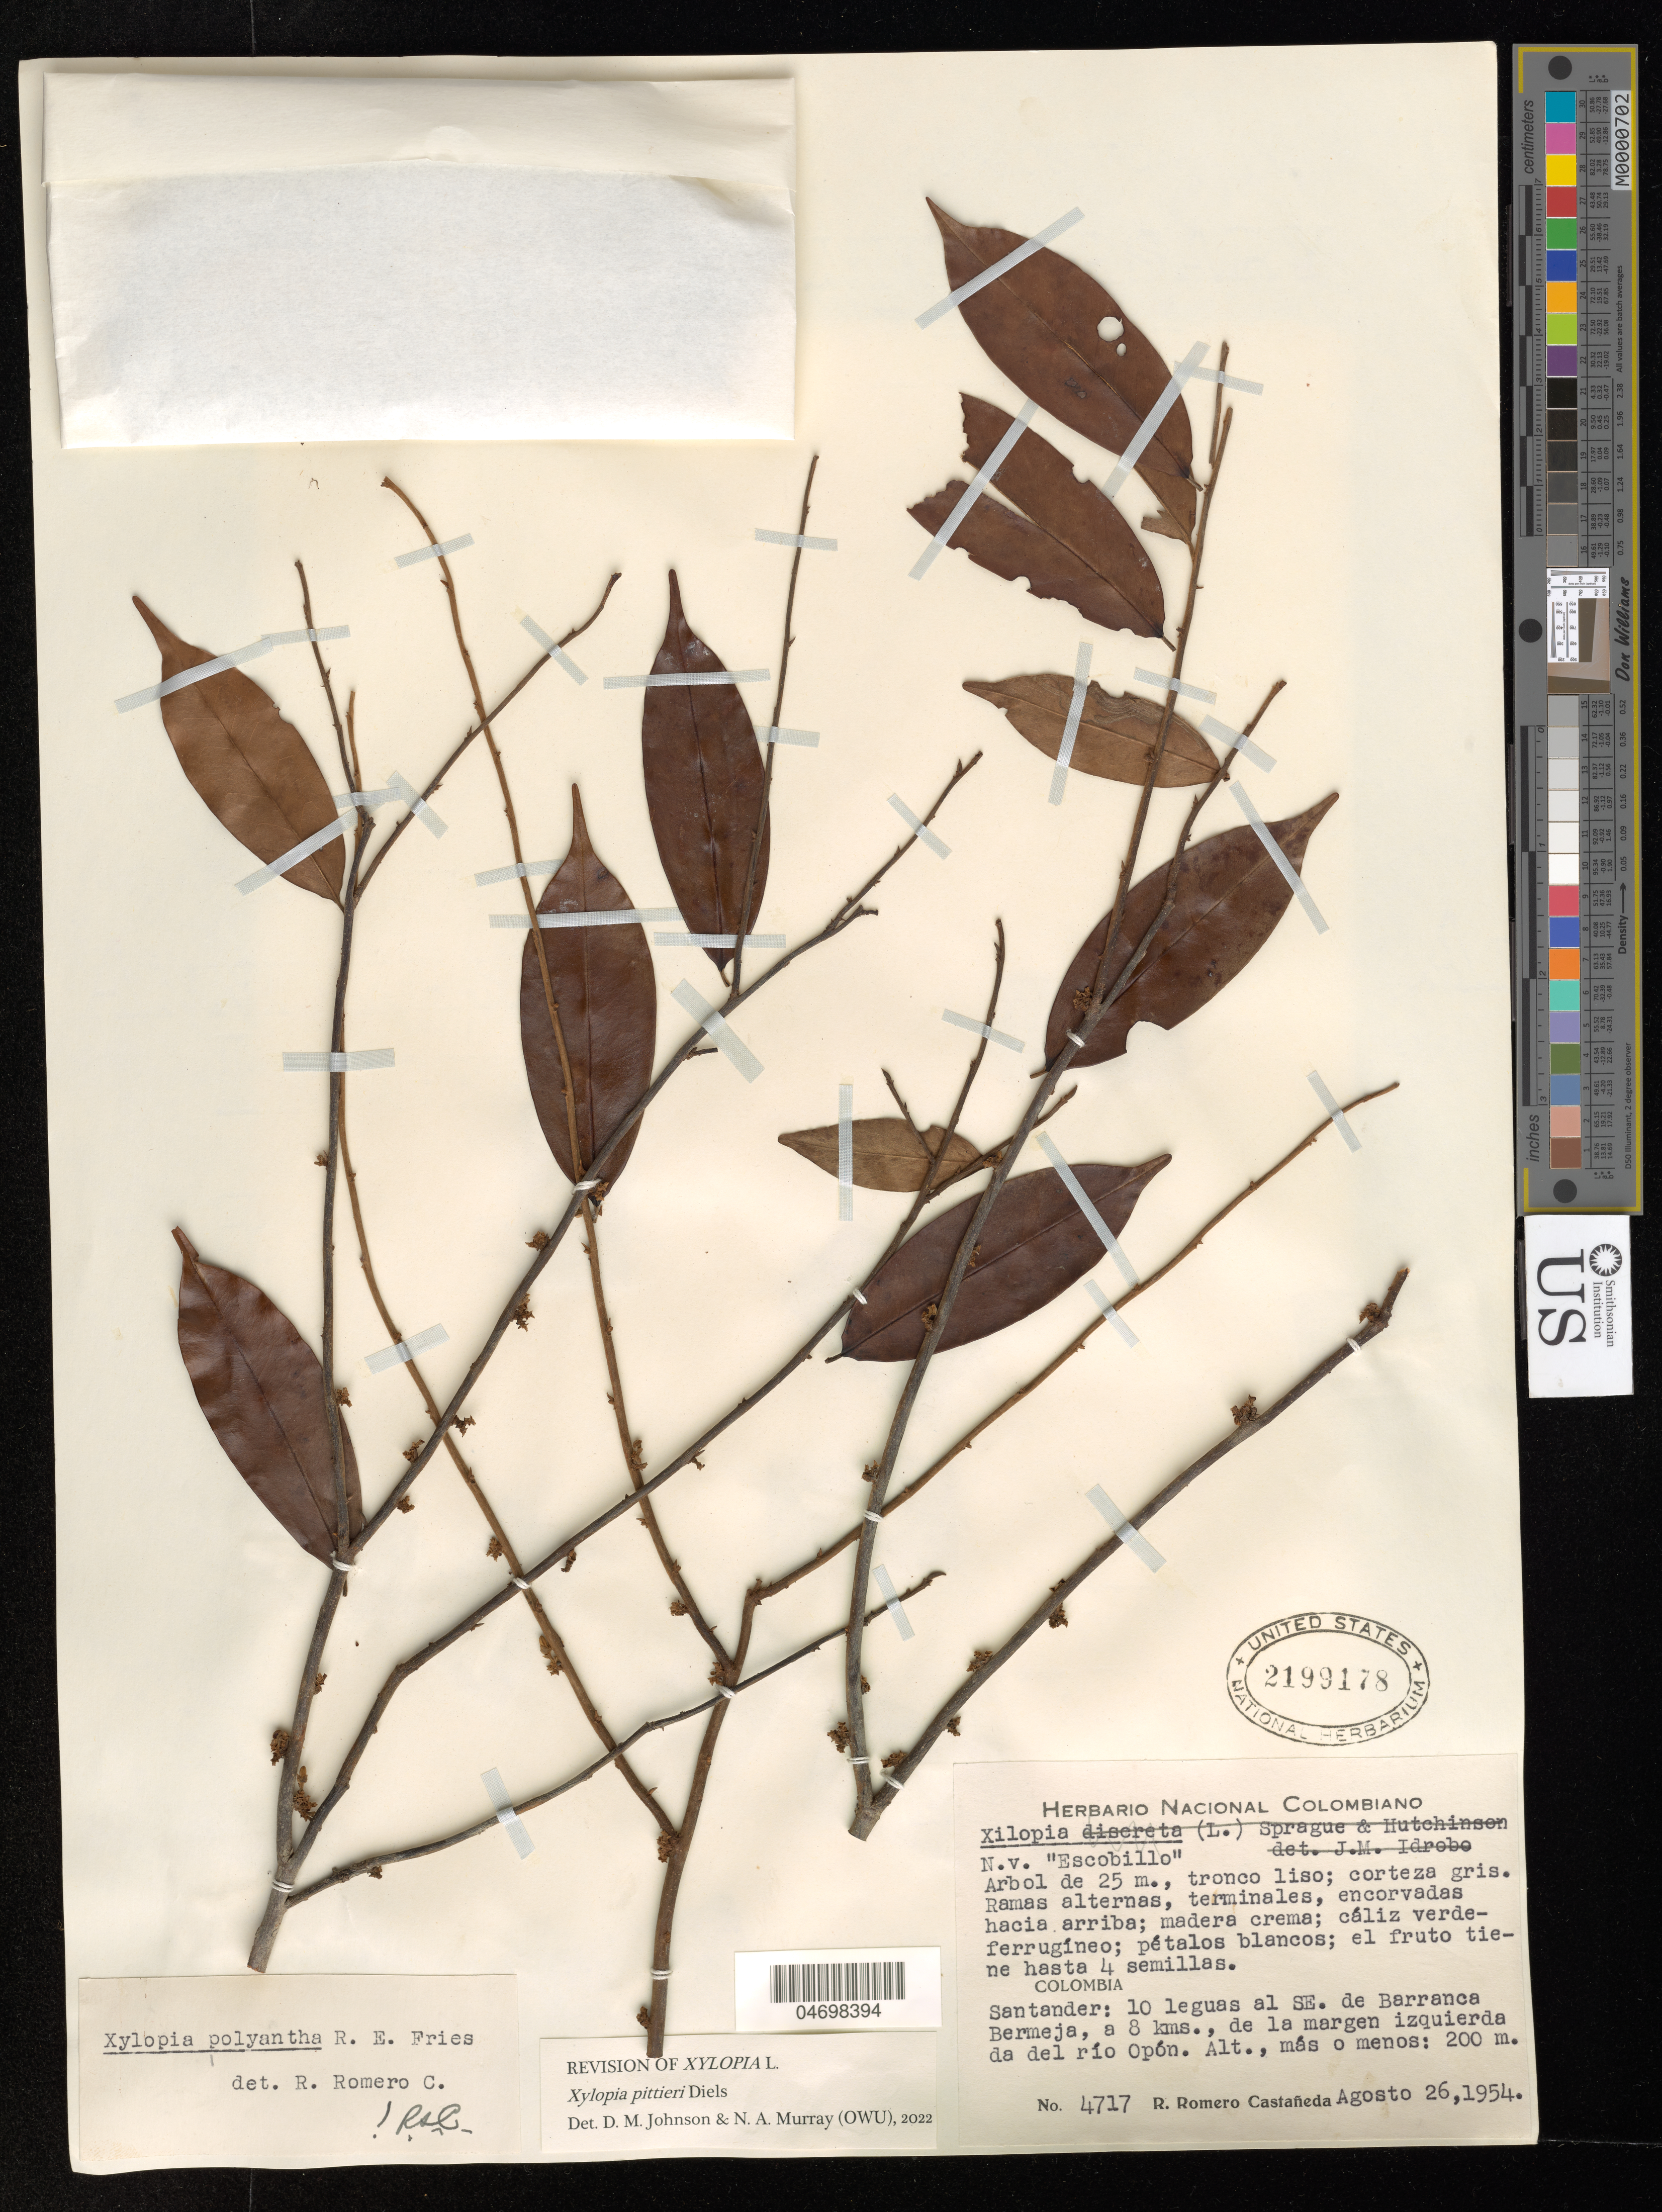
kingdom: Plantae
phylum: Tracheophyta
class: Magnoliopsida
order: Magnoliales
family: Annonaceae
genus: Xylopia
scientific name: Xylopia pittieri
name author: Diels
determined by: Johnson, D. M.; Murray, N. A.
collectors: R. Romero Castañeda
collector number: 4717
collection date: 1954-08-26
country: Colombia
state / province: Santander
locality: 10 leguas al SE de Barranca Bermeja, a 8kms, de la margen izquierda del rio Opon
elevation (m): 200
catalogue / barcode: US 2199178